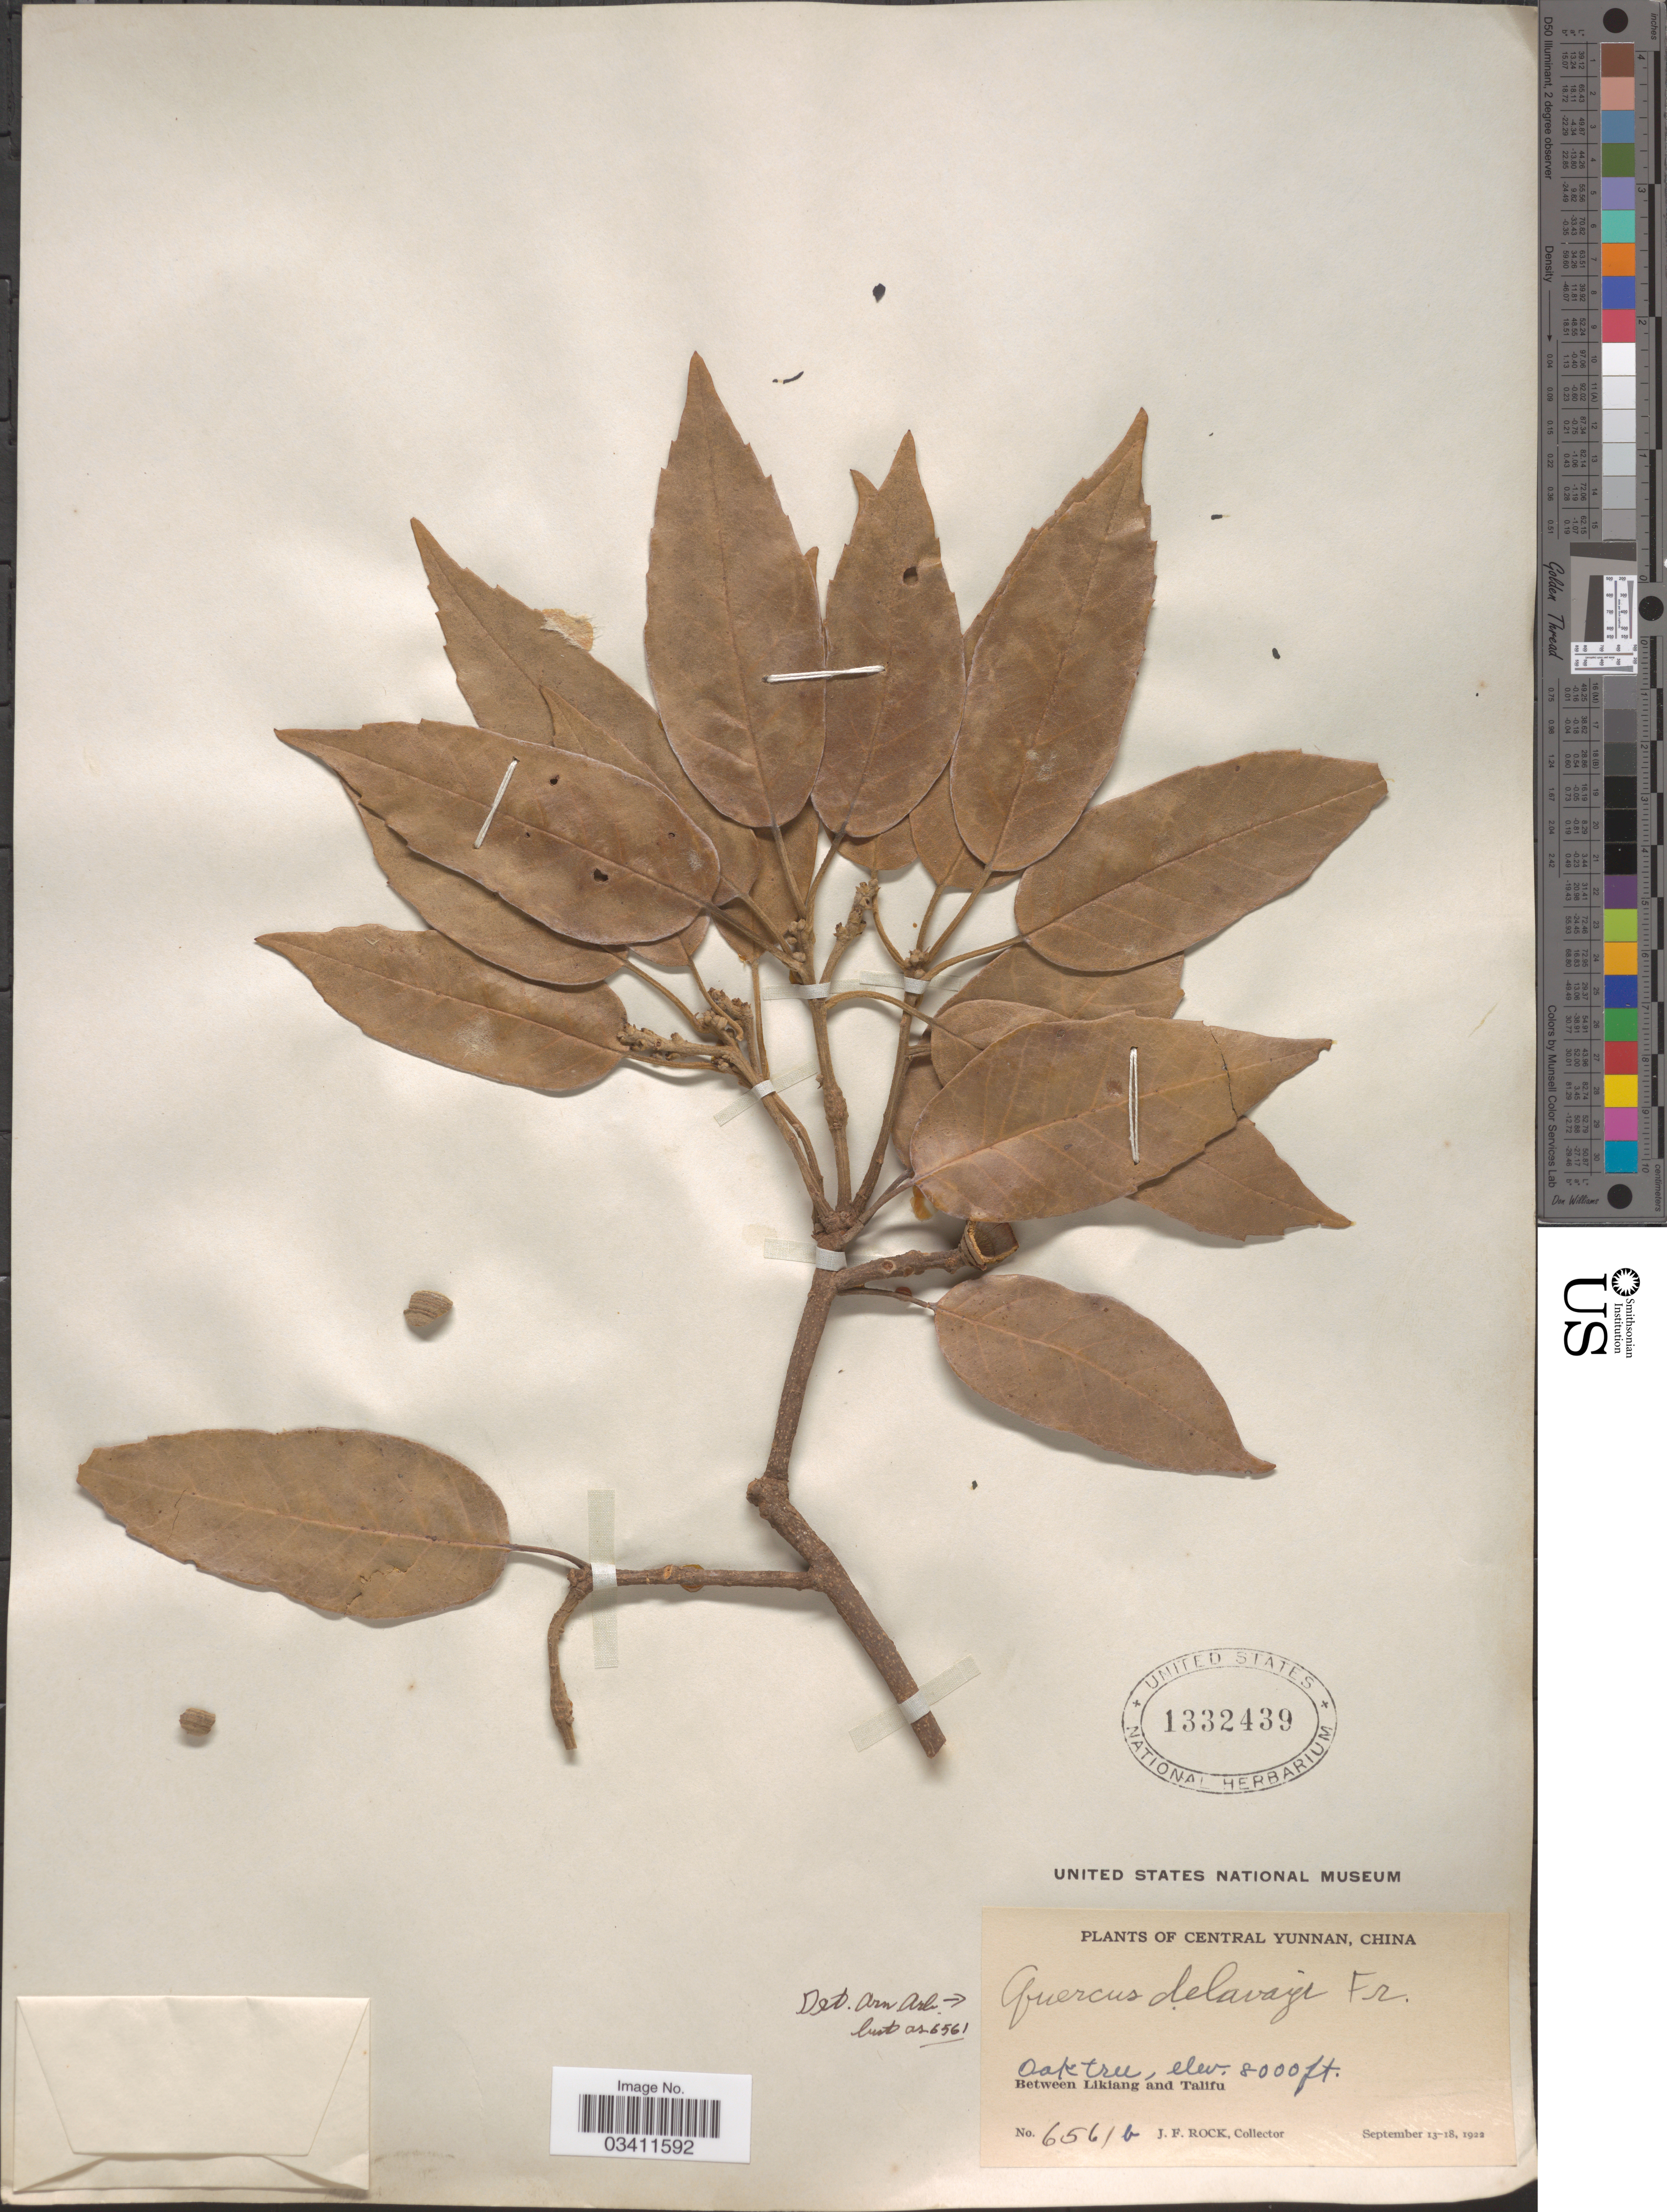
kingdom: Plantae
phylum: Tracheophyta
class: Magnoliopsida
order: Fagales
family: Fagaceae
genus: Quercus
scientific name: Quercus delavayi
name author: Franch.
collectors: J. Rock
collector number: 6561b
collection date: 1922-09-13/1922-09-18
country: China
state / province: Yunnan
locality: Central Yunnan. Between Likiang and Talifu.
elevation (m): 2438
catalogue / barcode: US 1332439